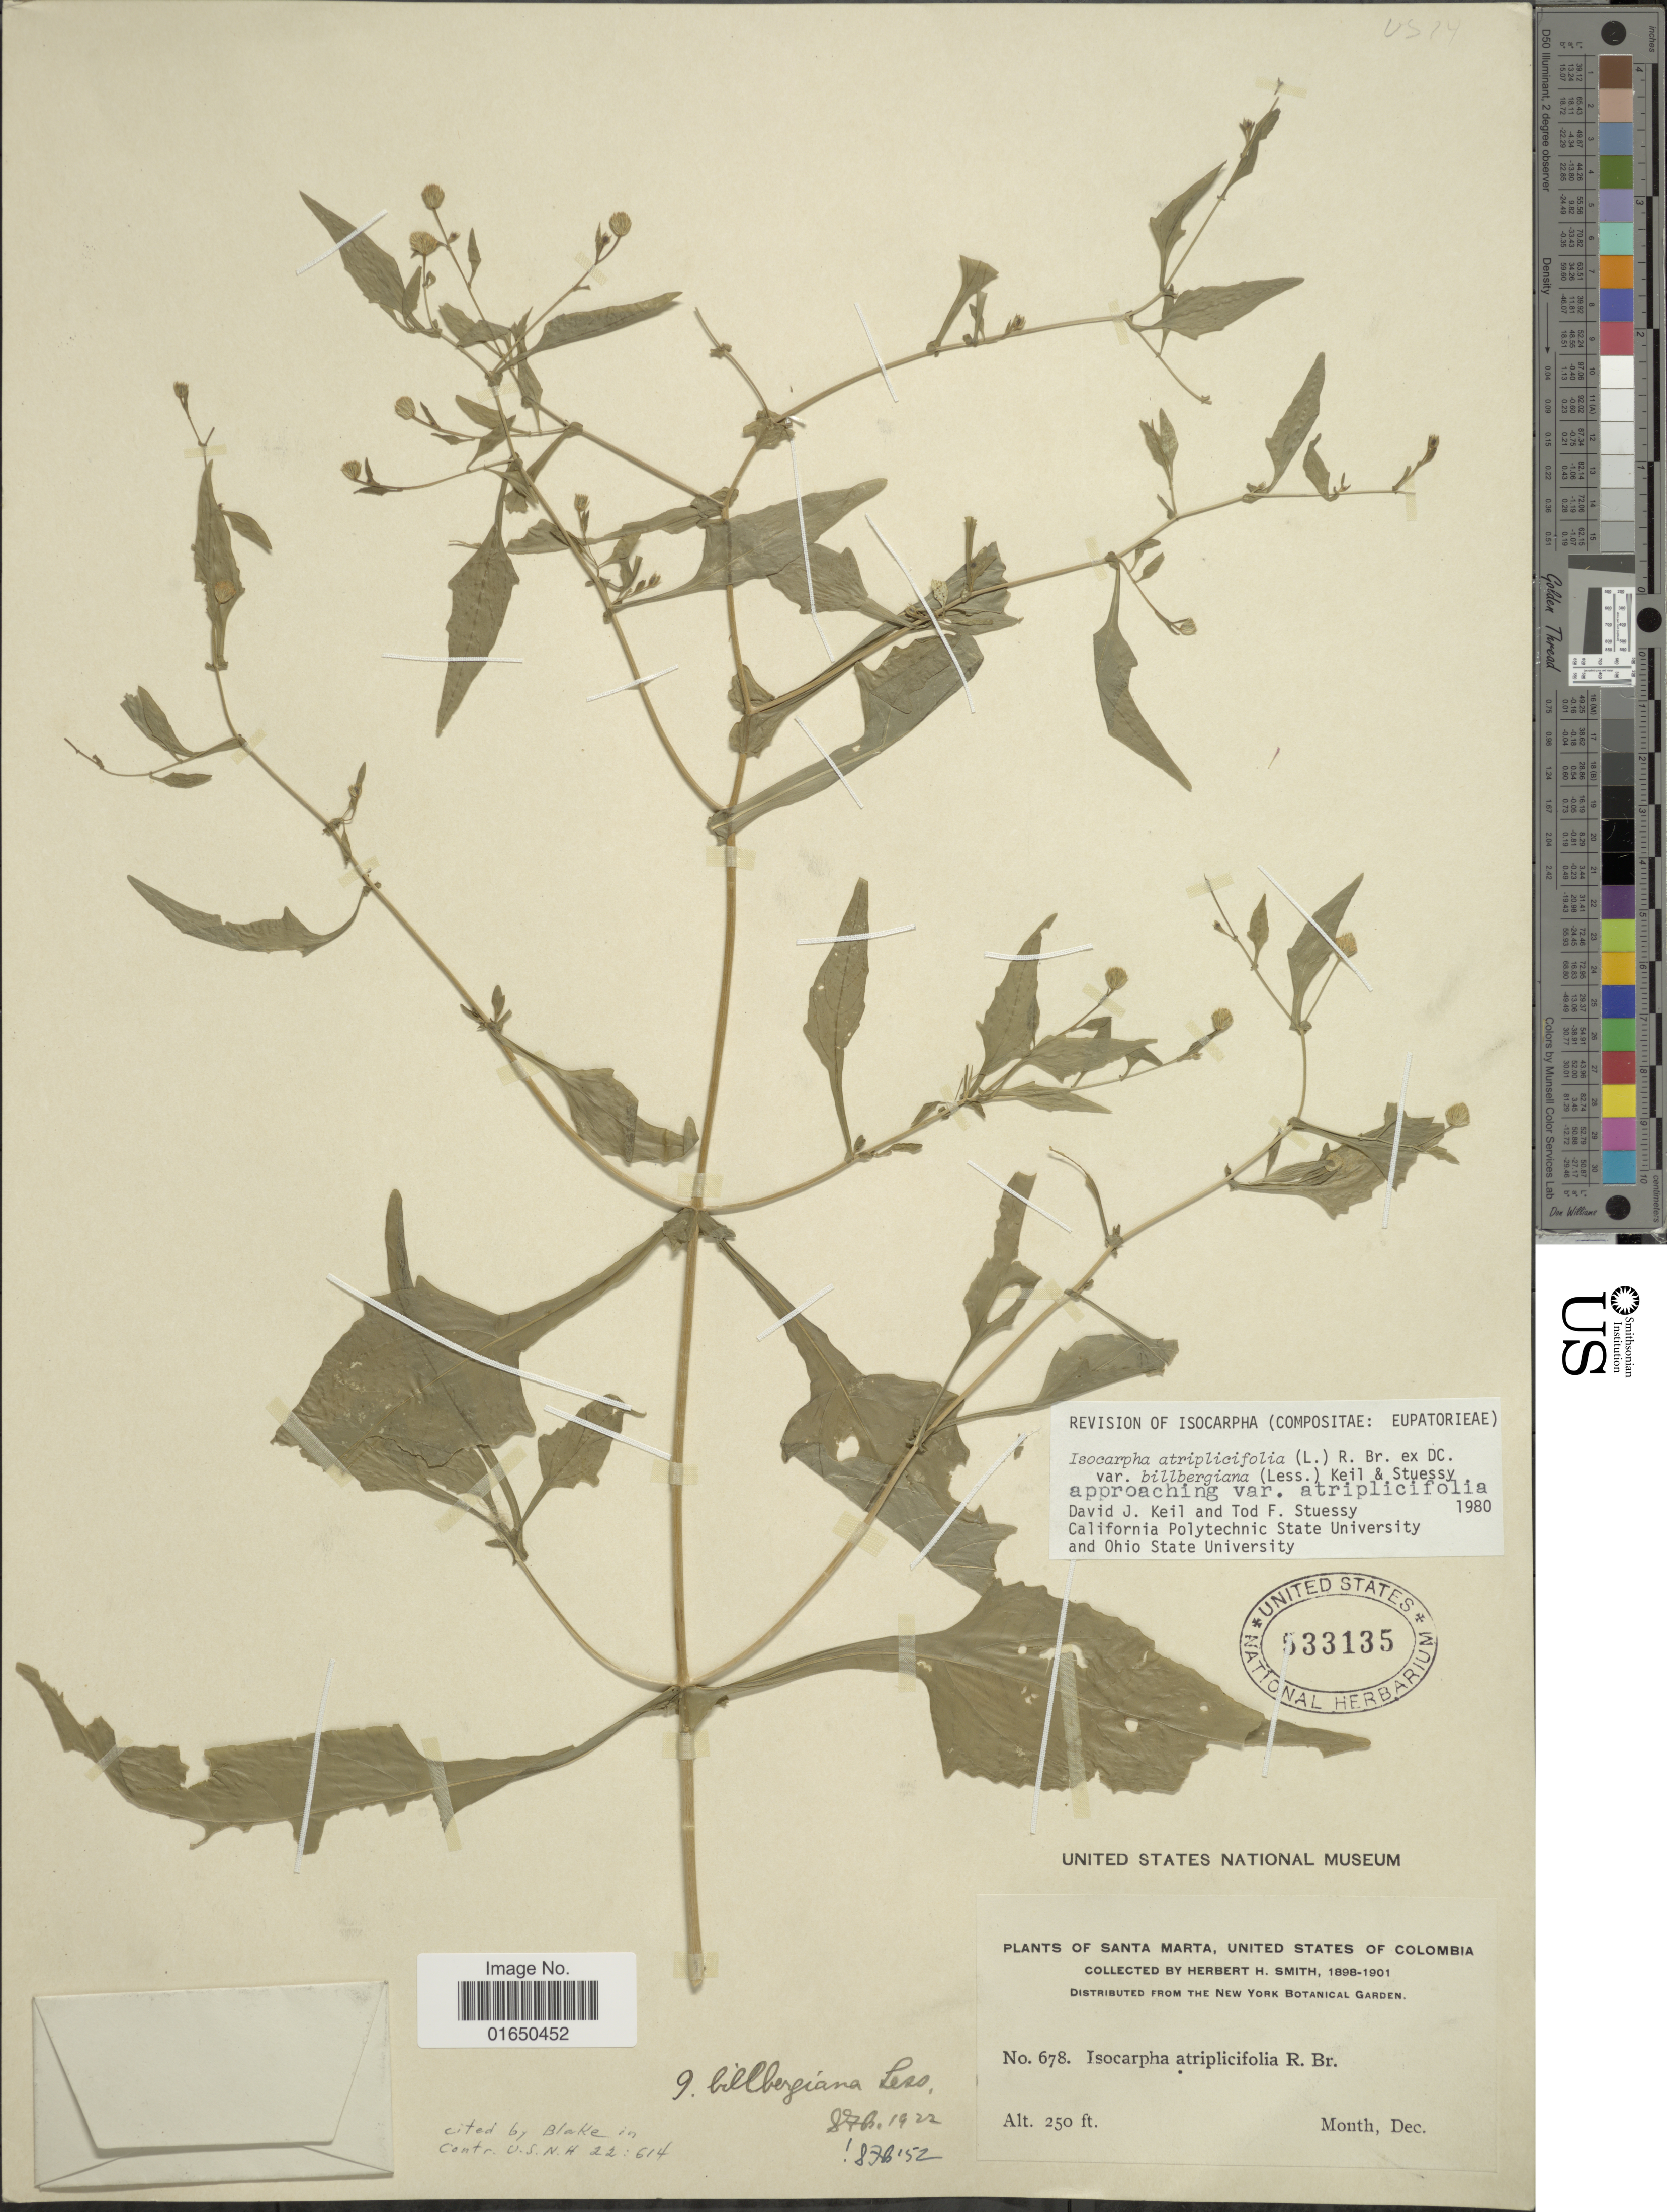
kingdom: Plantae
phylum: Tracheophyta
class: Magnoliopsida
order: Asterales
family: Asteraceae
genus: Isocarpha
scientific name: Isocarpha atriplicifolia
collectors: Herbert H. Smith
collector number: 678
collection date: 1898-12/1901-12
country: Colombia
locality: Santa Marta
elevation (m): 76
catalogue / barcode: US 533135